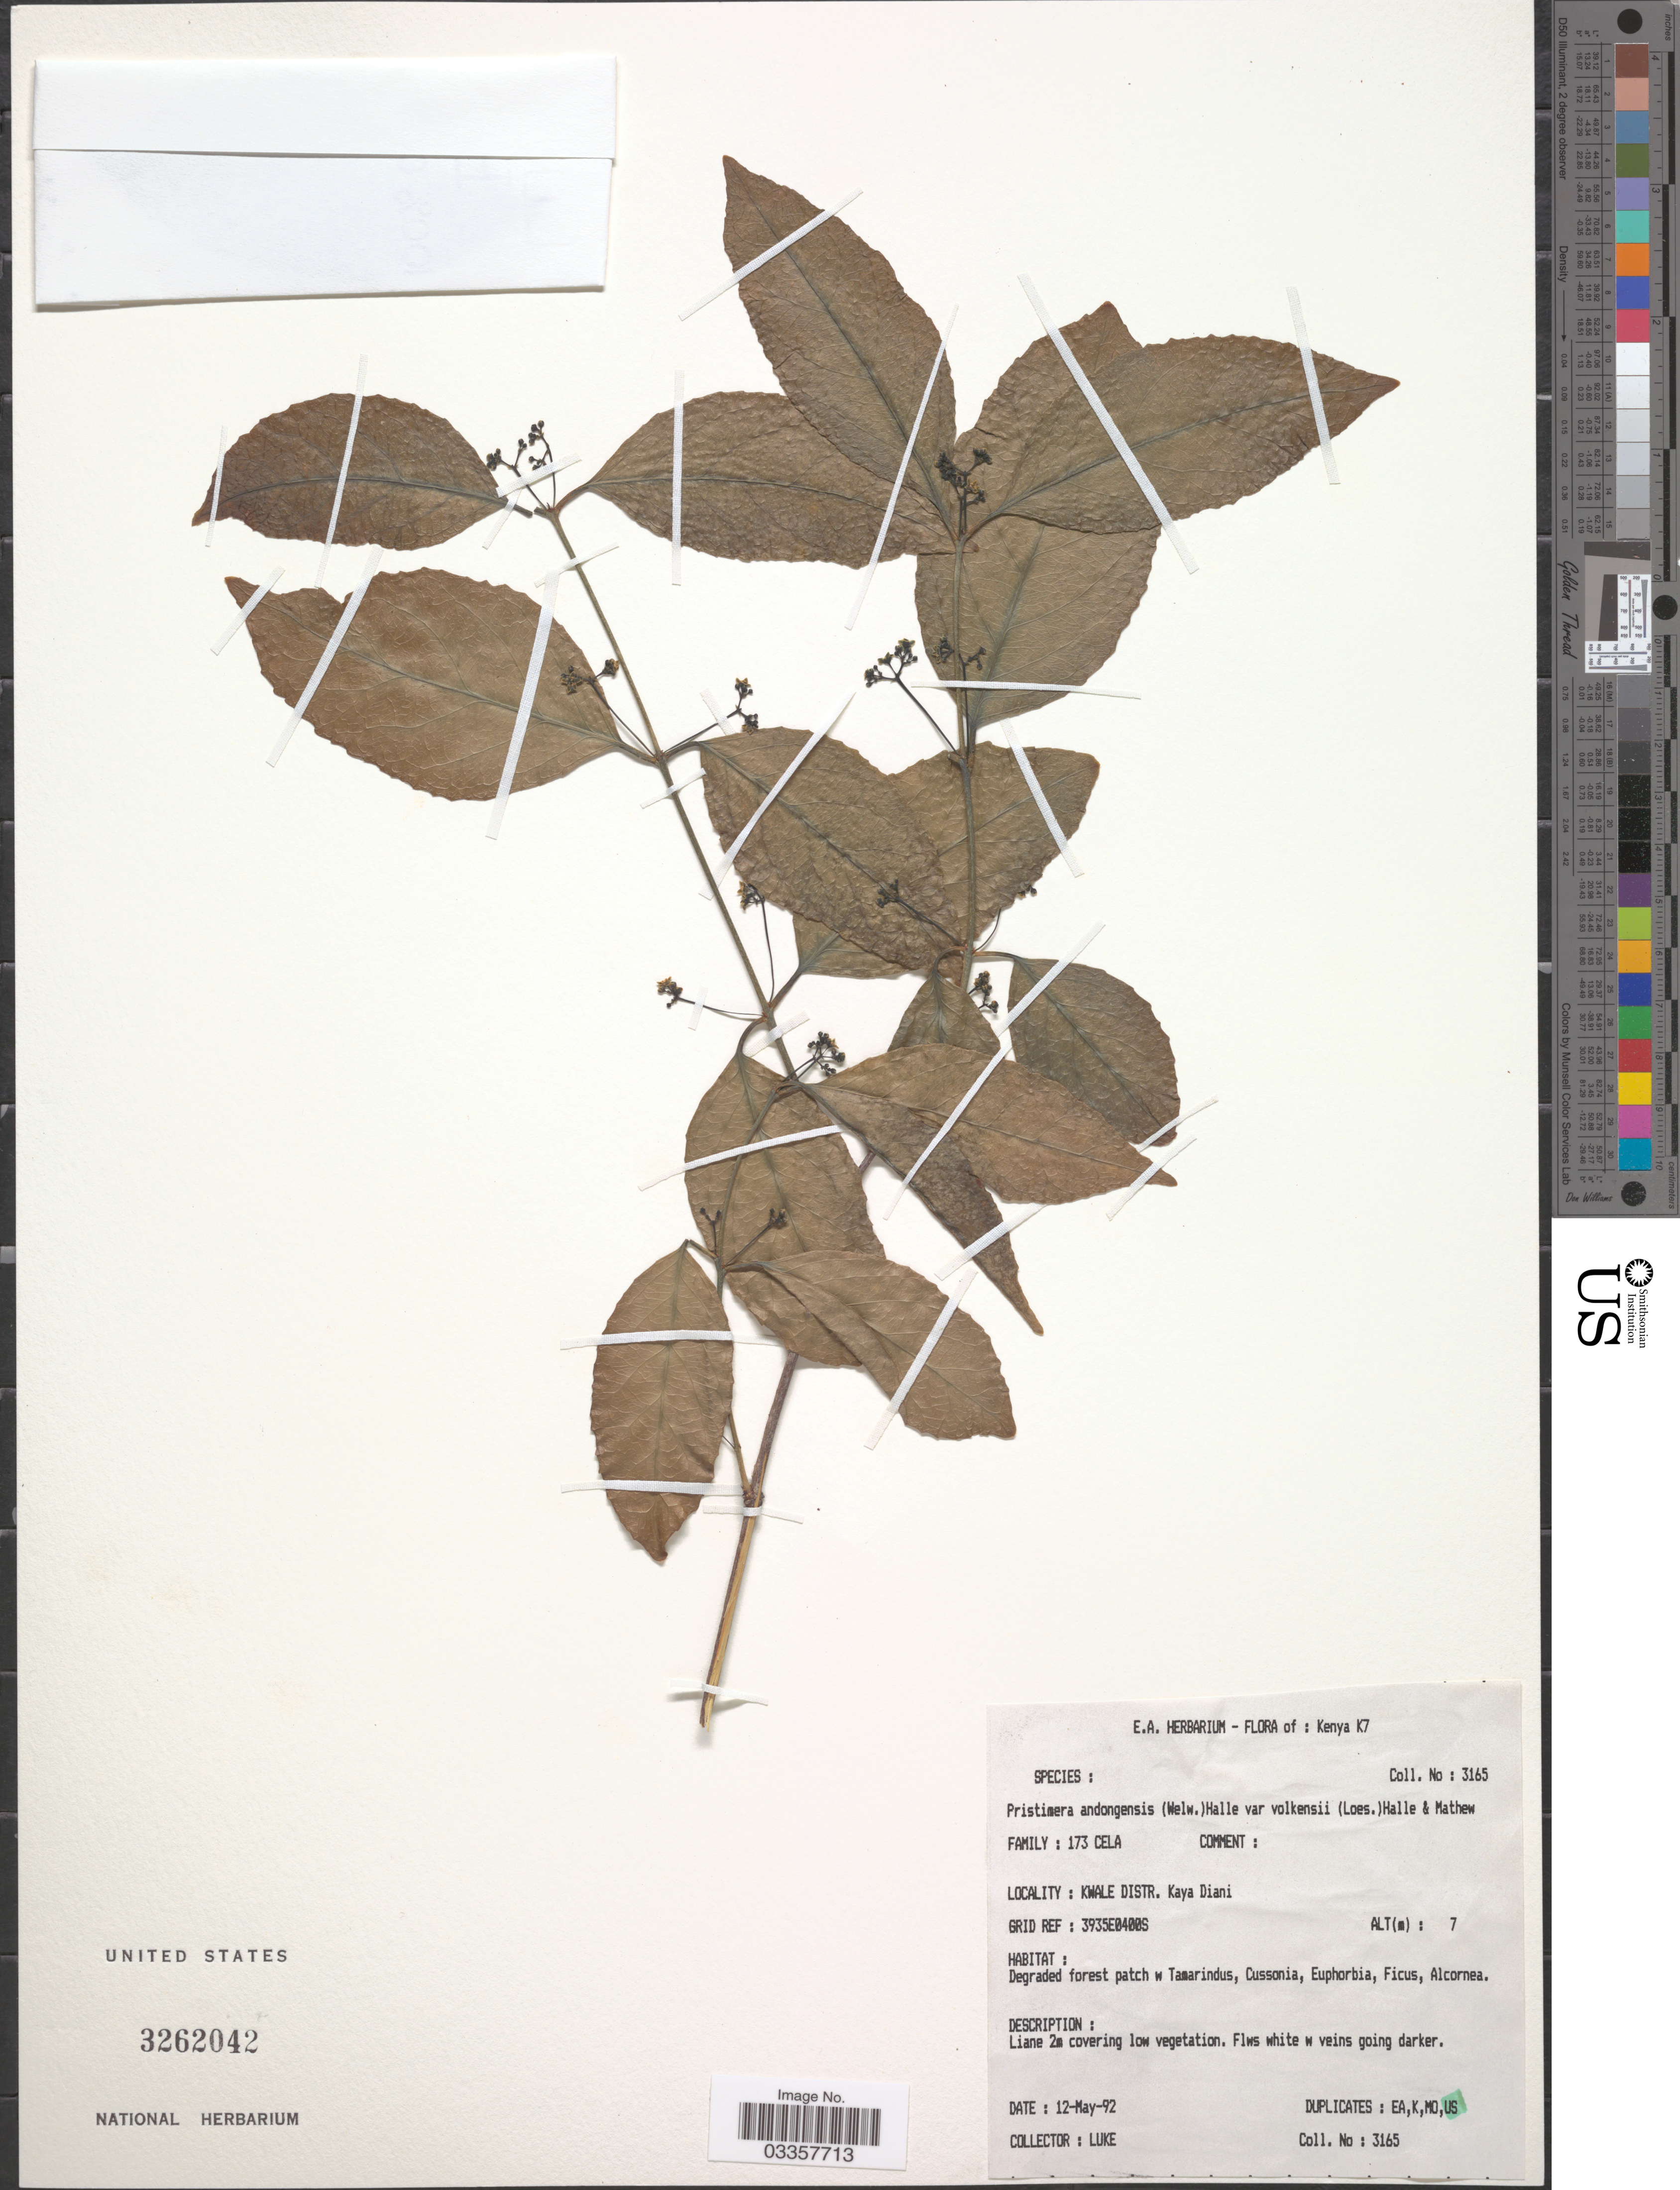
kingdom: Plantae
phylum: Tracheophyta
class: Magnoliopsida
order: Celastrales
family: Celastraceae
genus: Pristimera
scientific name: Pristimera andongensis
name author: (Welw. ex Oliv.) N. Hallé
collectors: -. Luke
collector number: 3165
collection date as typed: Transcribed d/m/y: 12/5/72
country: Kenya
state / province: Kwale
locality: Kwale Distr. Kaya Diani.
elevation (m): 7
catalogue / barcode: US 3262042